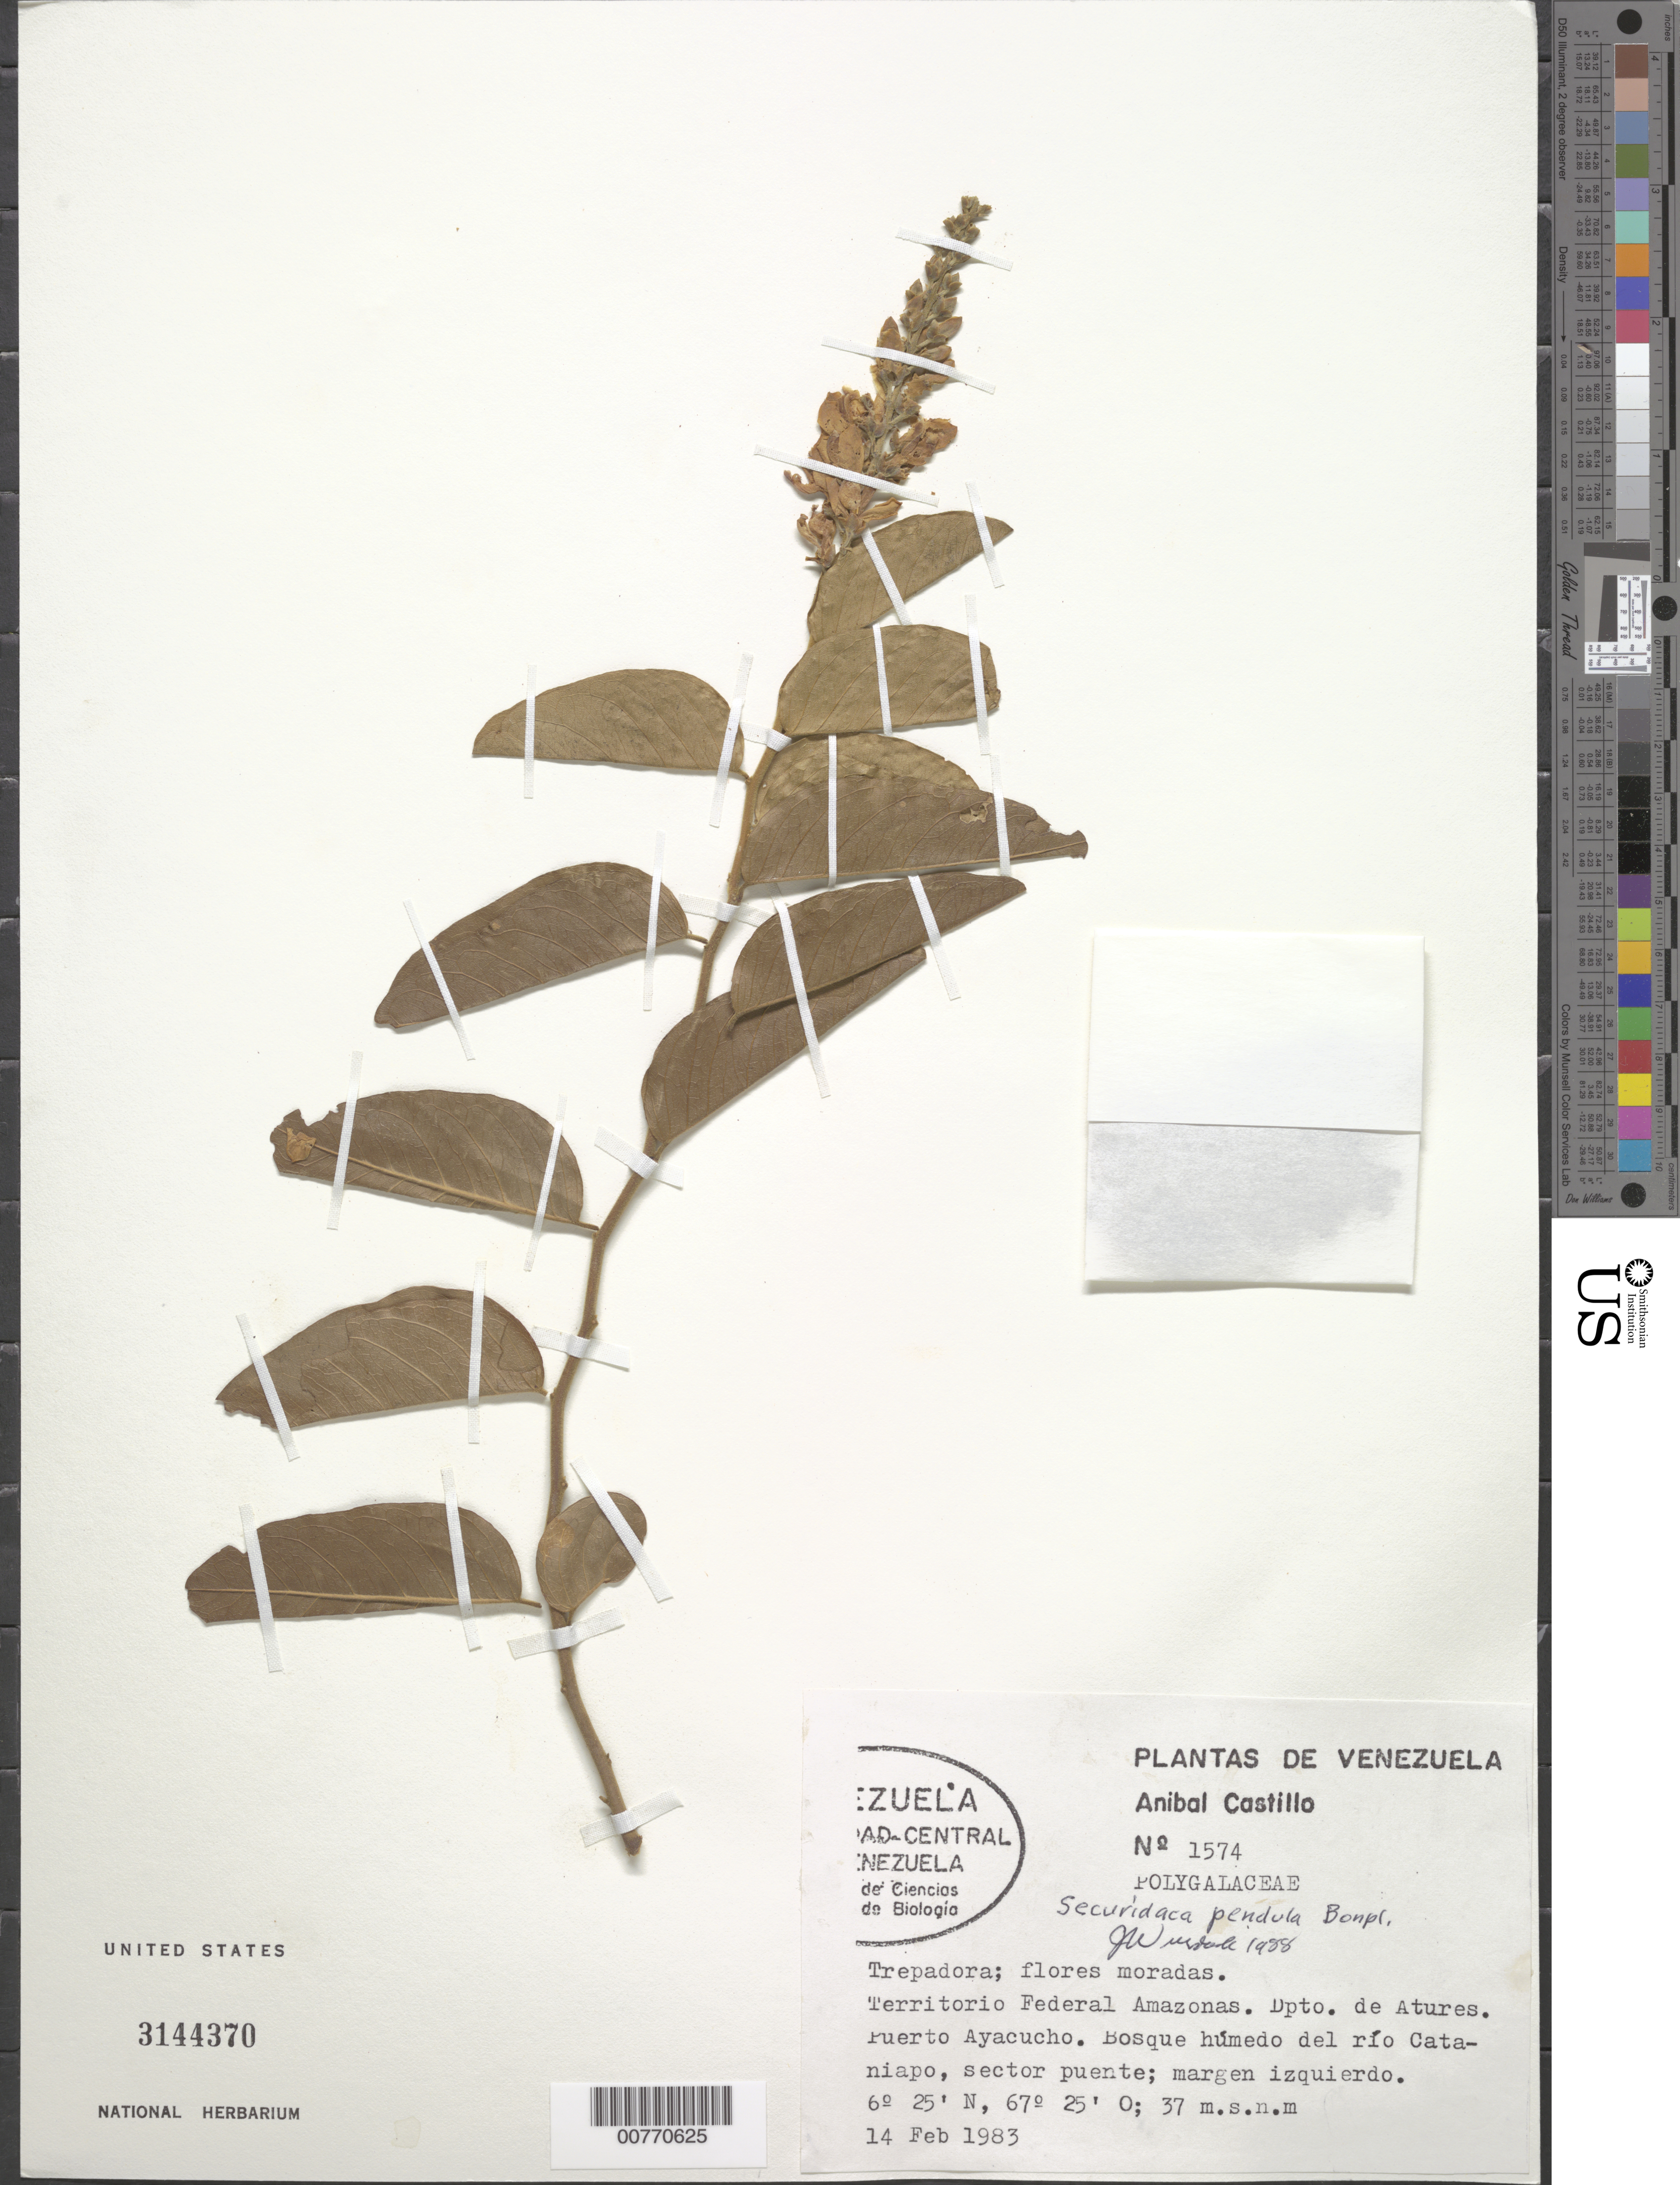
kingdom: Plantae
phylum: Tracheophyta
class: Magnoliopsida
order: Fabales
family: Polygalaceae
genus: Securidaca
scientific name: Securidaca pendula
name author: Bonpl.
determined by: Wurdack, John J., (US), US (UNITED STATES)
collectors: A. Castillo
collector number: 1574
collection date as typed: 14-Feb-83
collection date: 1983-02-14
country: Venezuela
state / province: Amazonas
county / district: Atures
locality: Puerto Ayacucho, Río Cataniapo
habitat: Wet forest along river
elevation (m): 37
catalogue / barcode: US 3144370